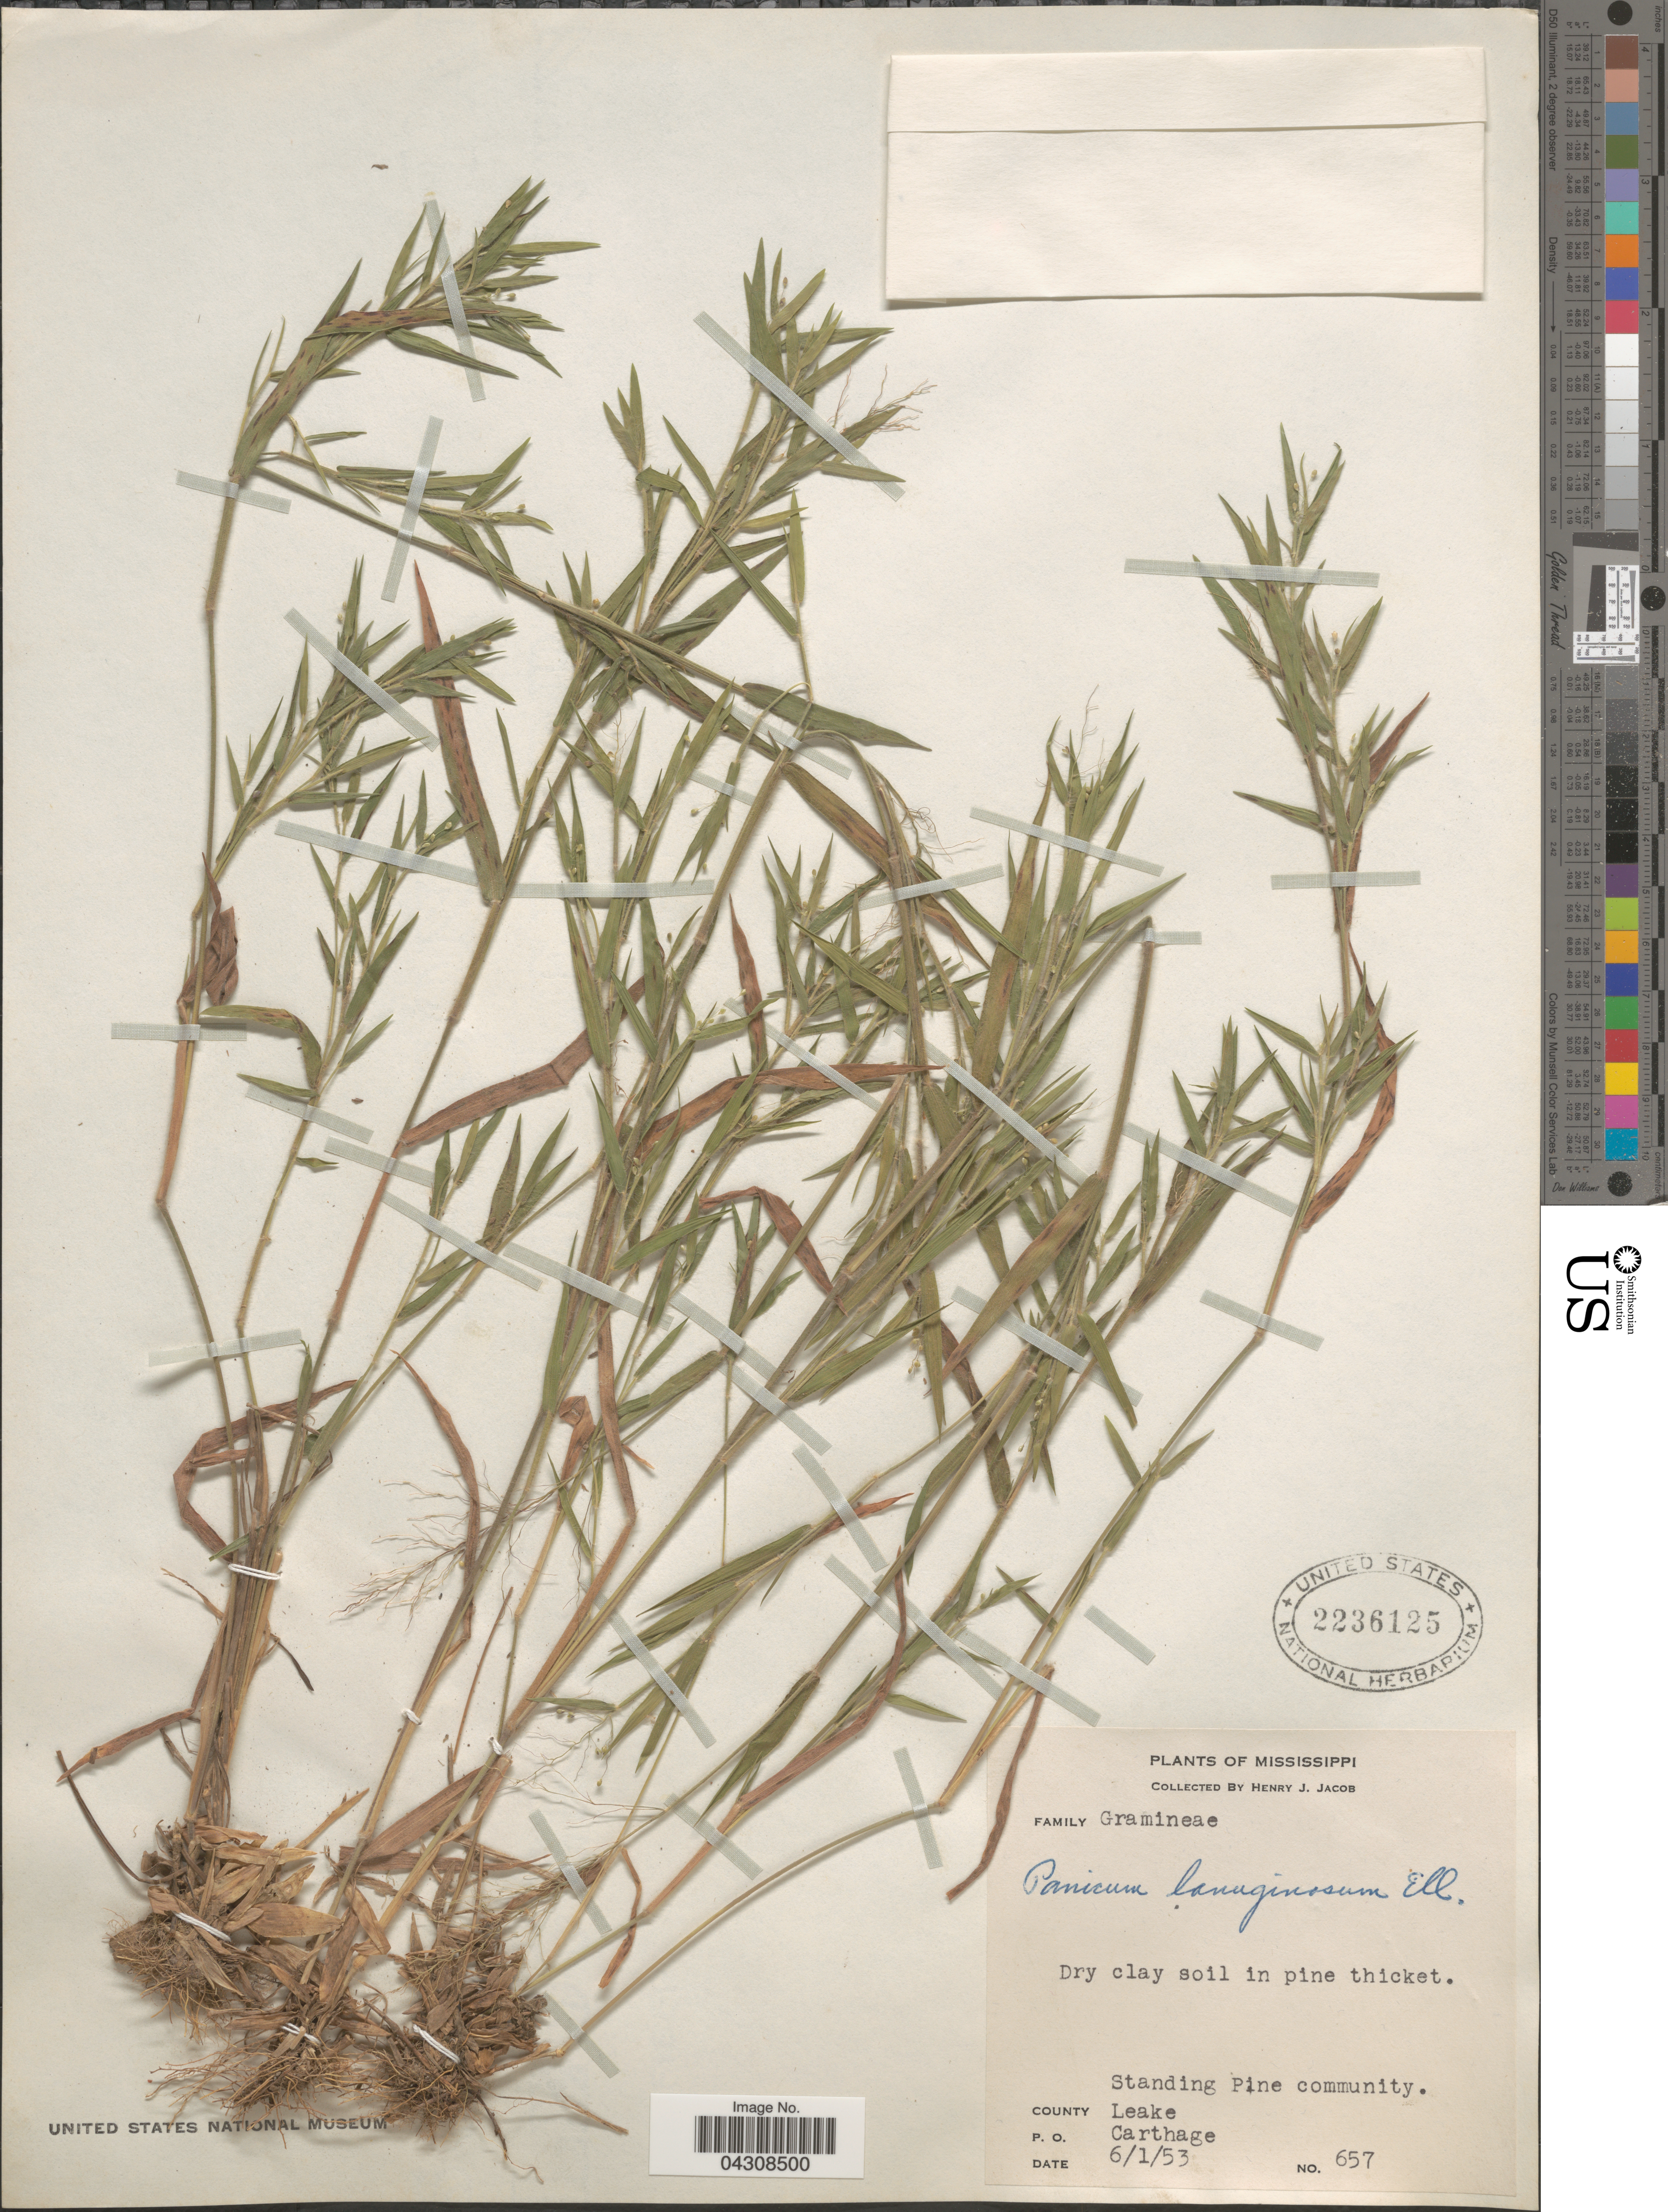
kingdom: Plantae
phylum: Tracheophyta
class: Liliopsida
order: Poales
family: Poaceae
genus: Dichanthelium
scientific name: Dichanthelium acuminatum var. acuminatum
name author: (Sw.) Gould & C.A. Clark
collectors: H. Jacob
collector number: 657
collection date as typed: Transcribed d/m/y: 1/6/53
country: United States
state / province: Mississippi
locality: Standing Pine community. County Leake. P.O. Carthage.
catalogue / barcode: US 2236125